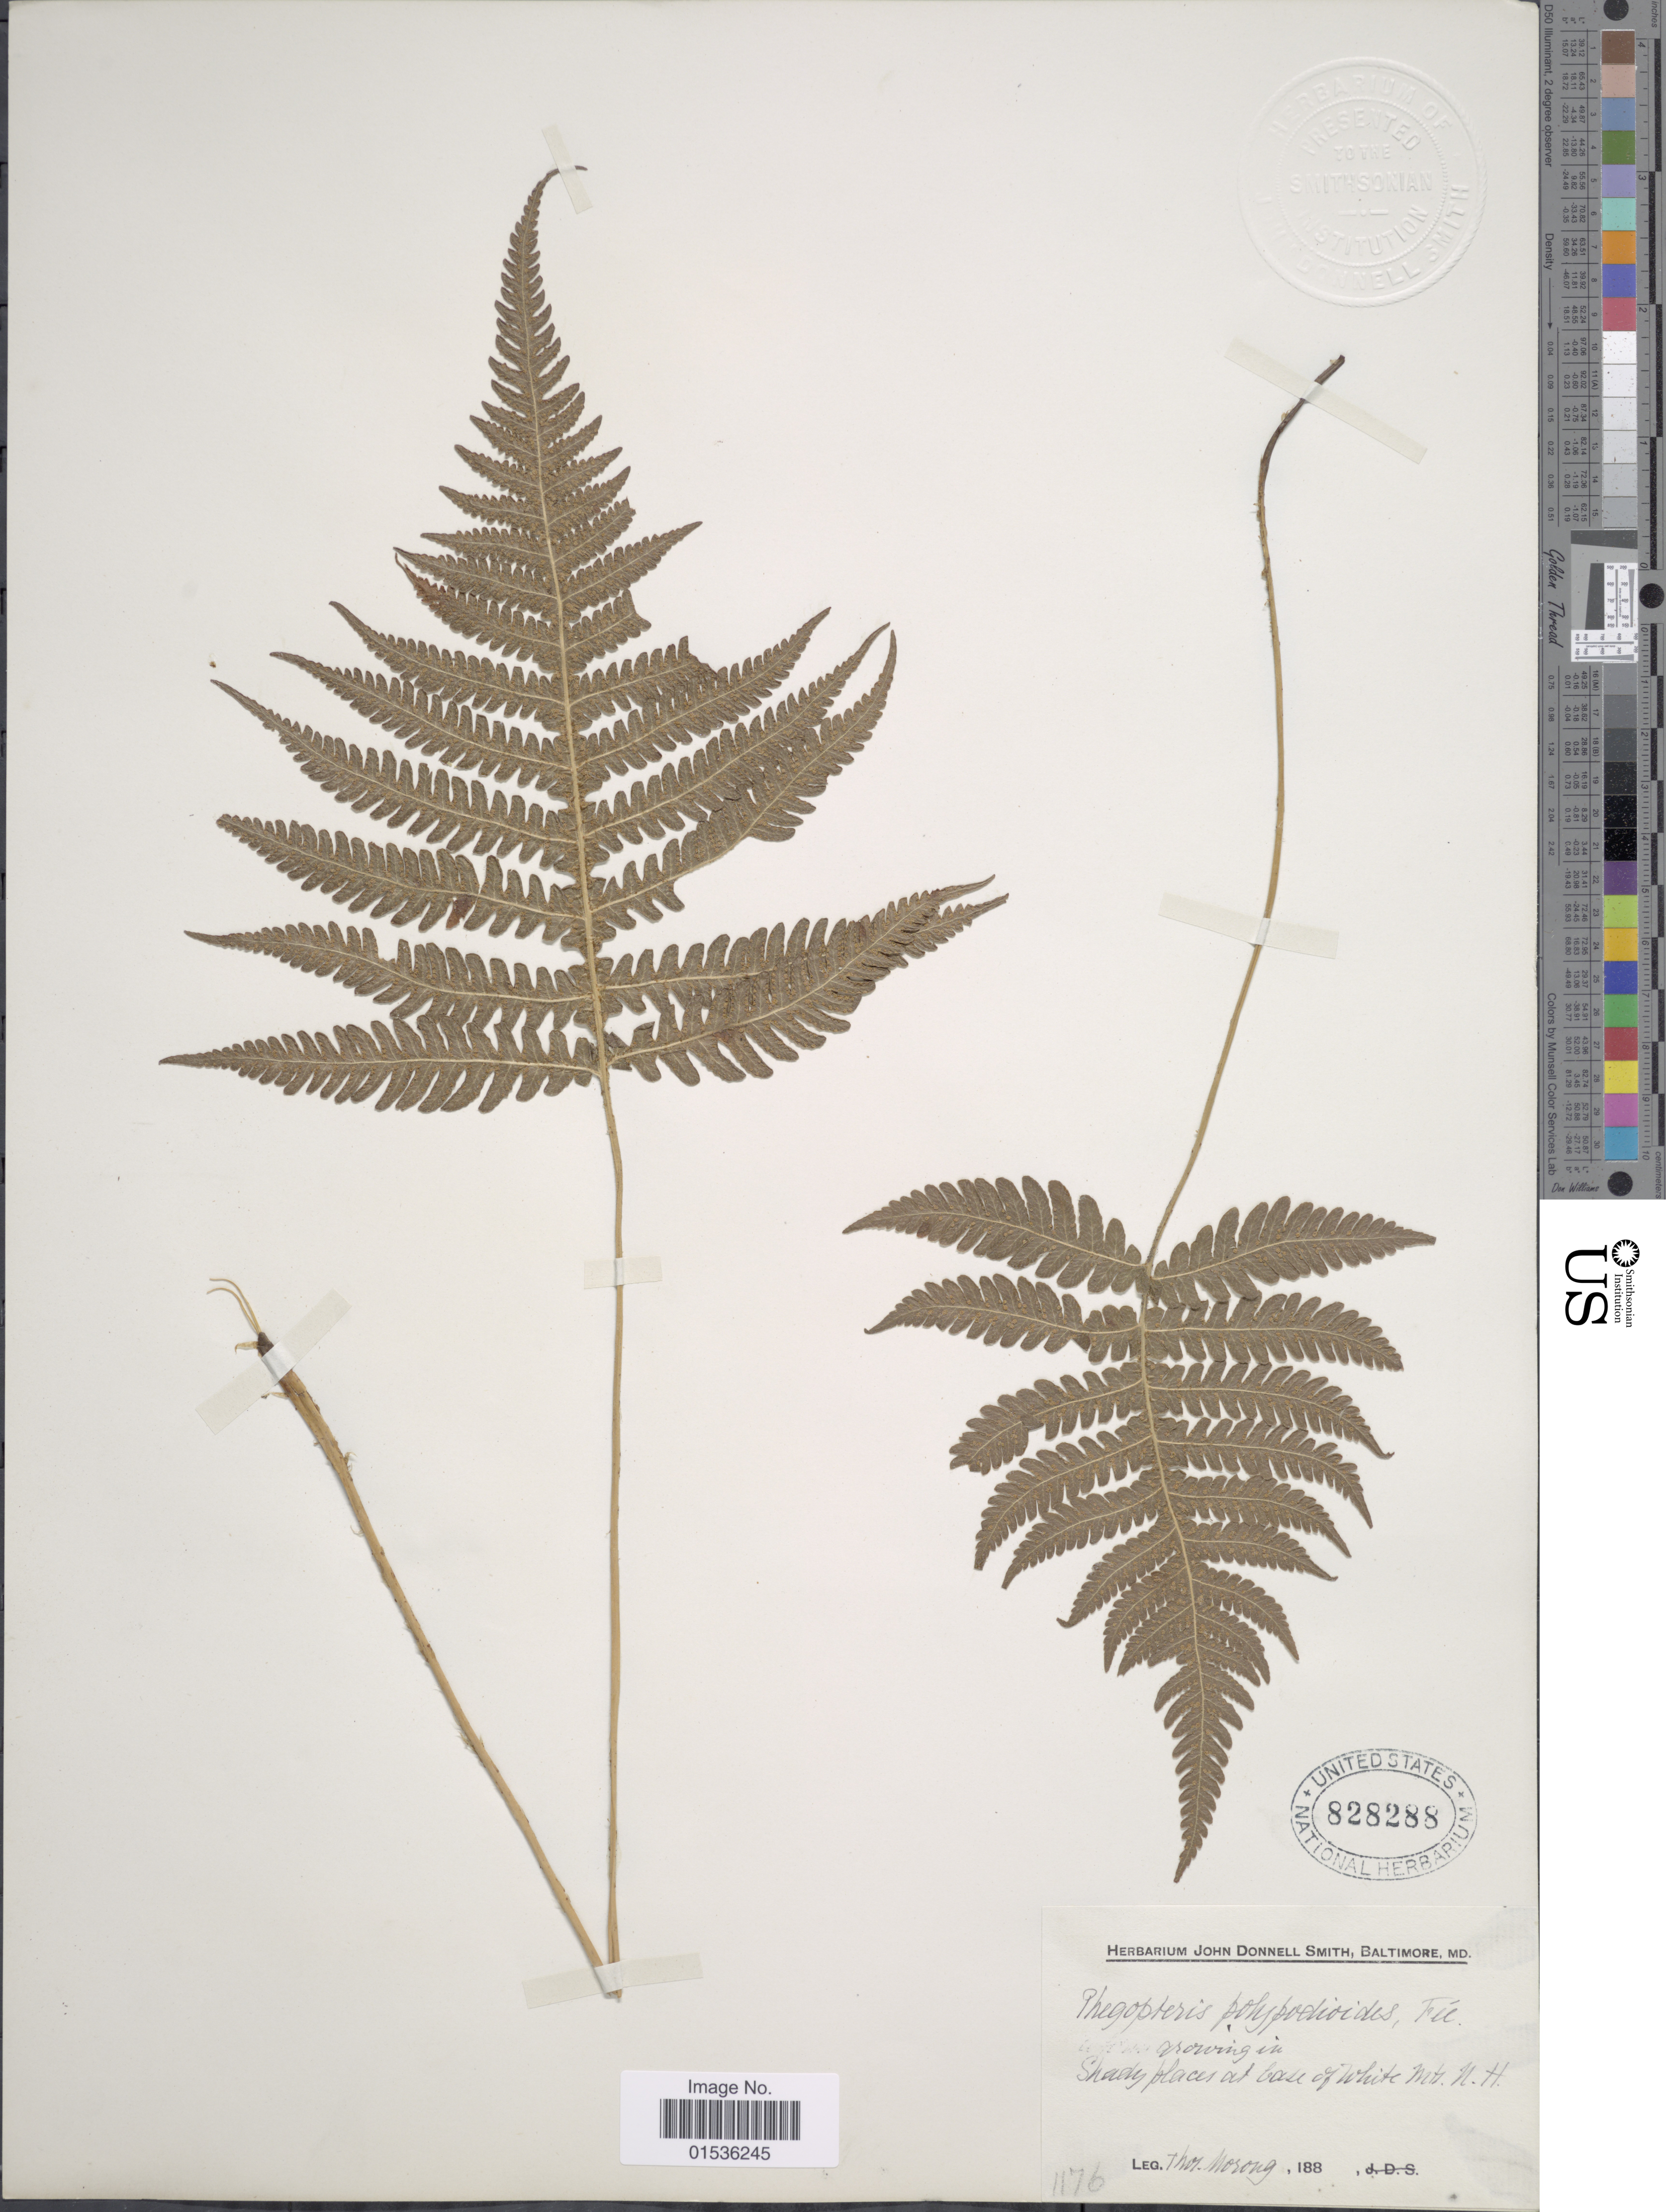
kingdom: Plantae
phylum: Tracheophyta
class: Polypodiopsida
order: Polypodiales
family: Thelypteridaceae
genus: Phegopteris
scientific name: Phegopteris connectilis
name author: (Michx.) Watt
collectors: ex herb. T. Morong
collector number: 1176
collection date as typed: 188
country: United States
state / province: New Hampshire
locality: Sahdy places at base of White Mts. N.H.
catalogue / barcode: US 828288